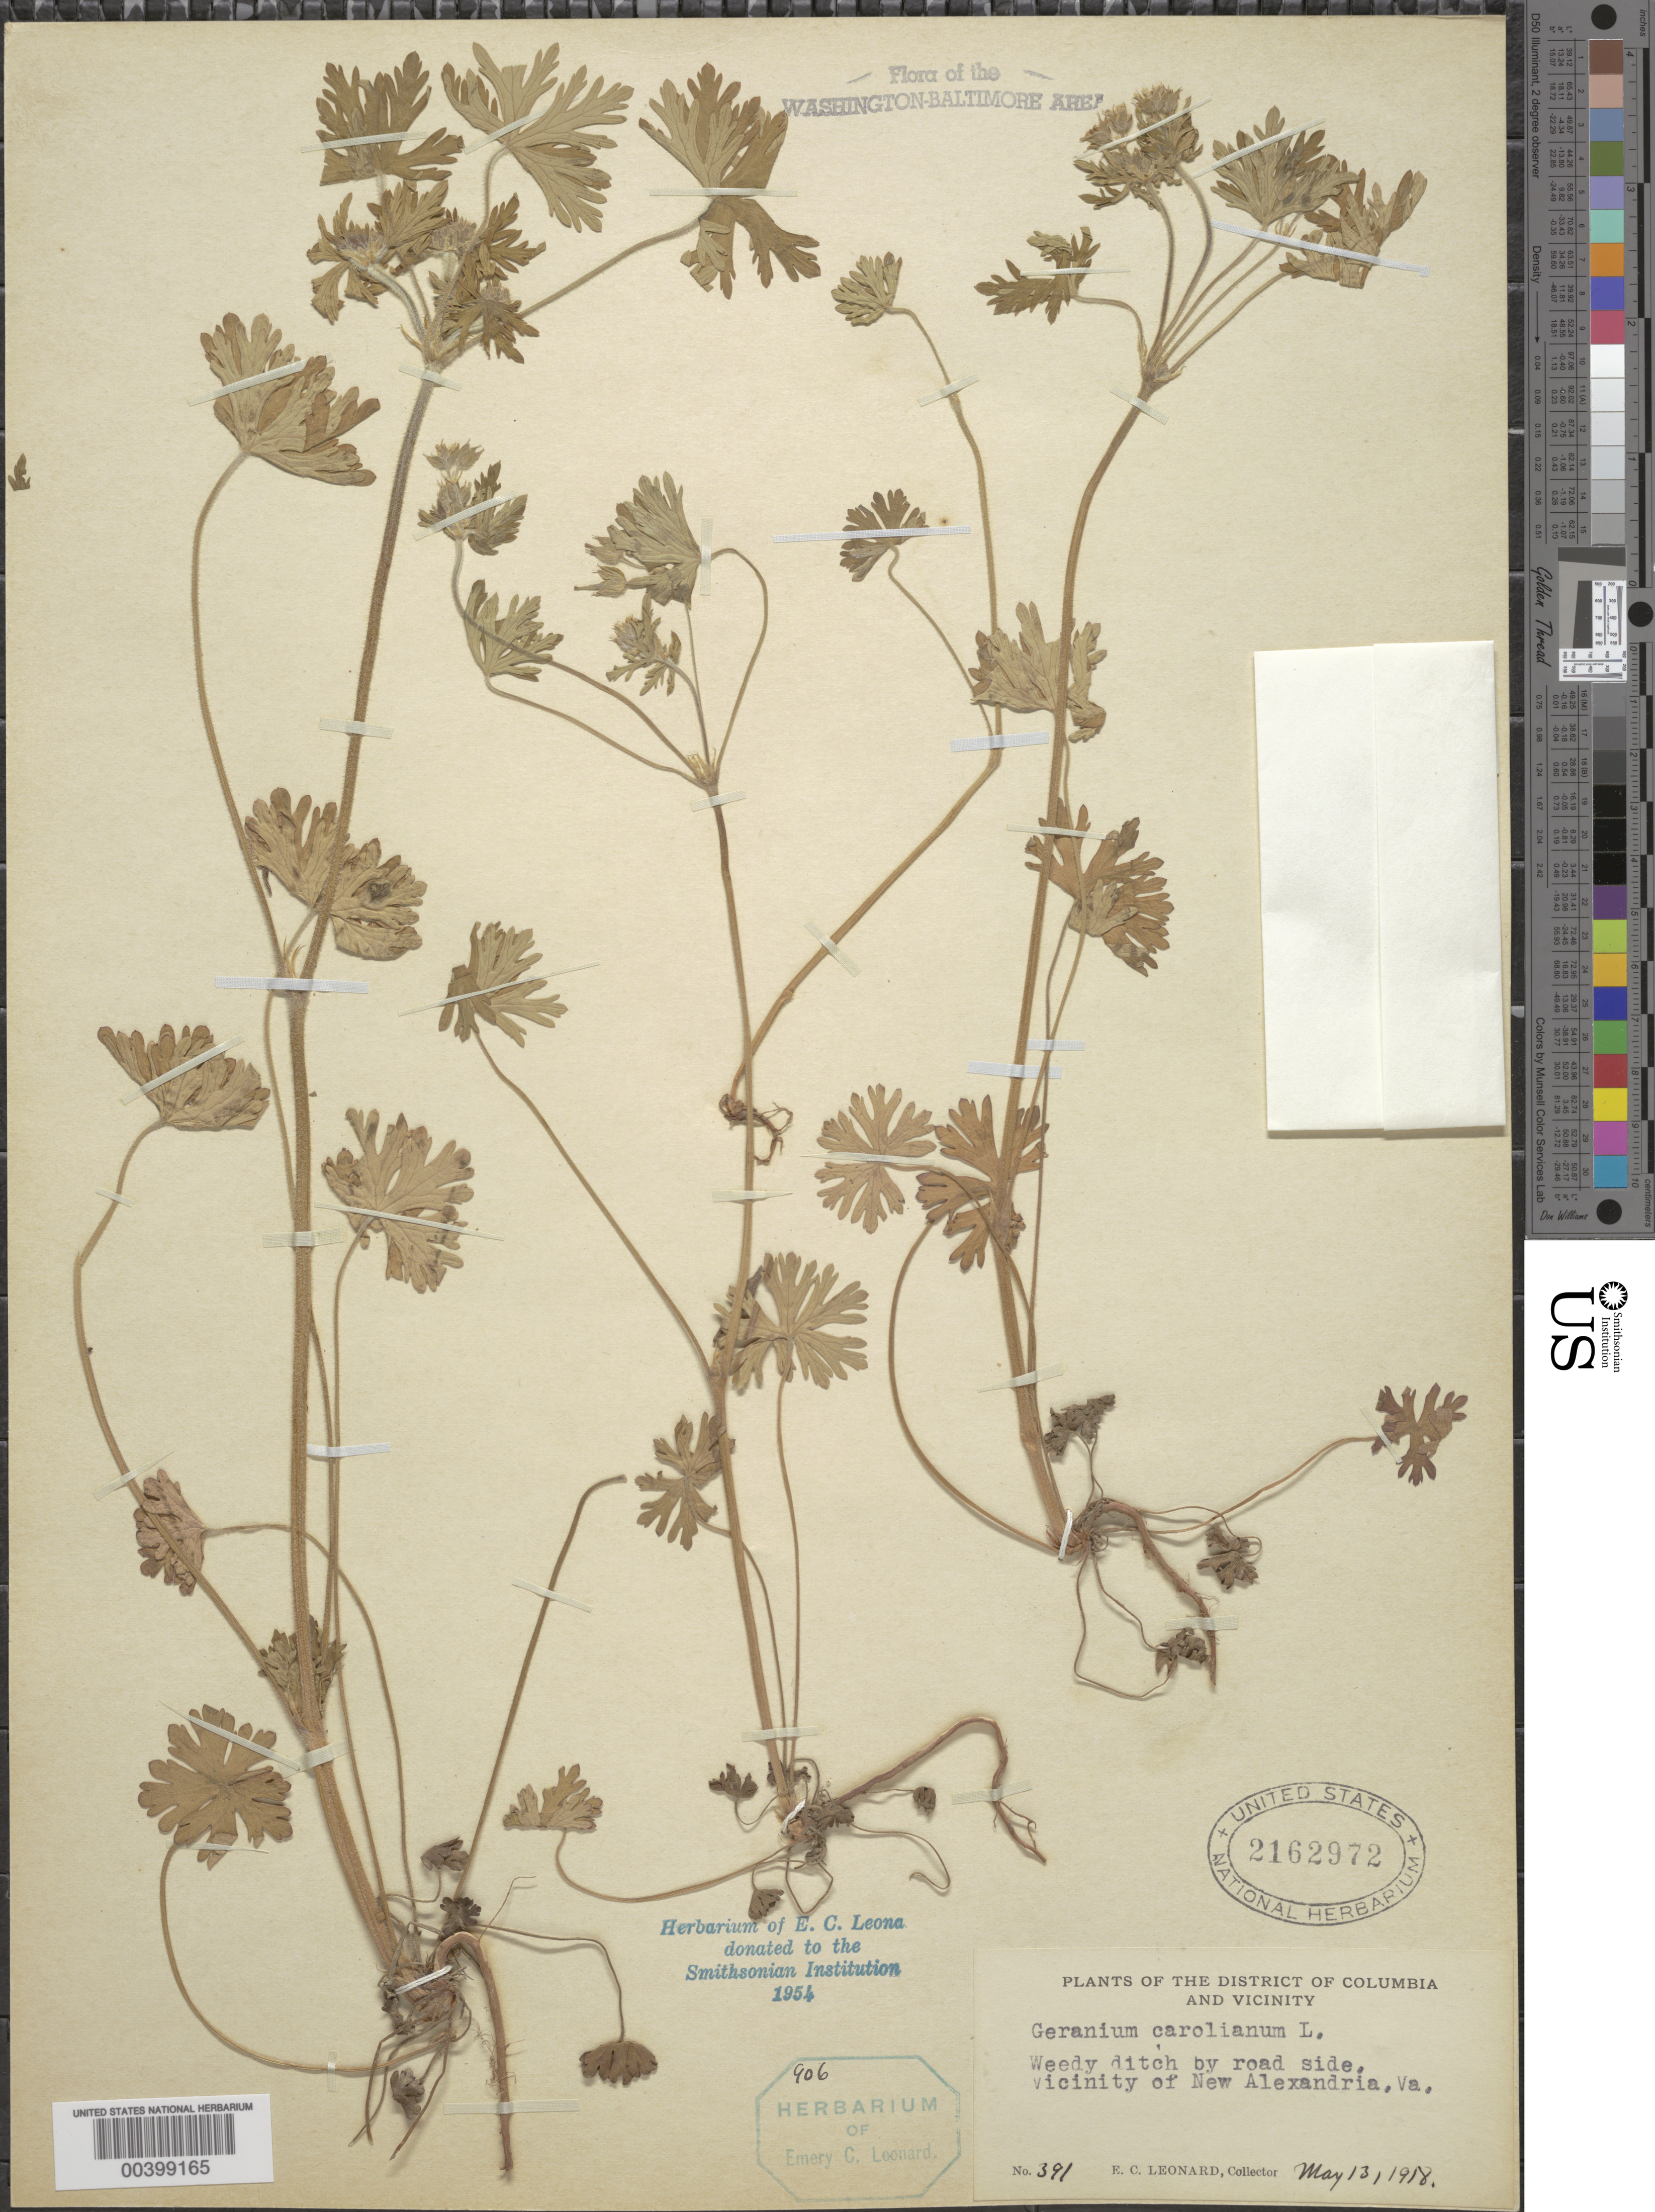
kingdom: Plantae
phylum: Tracheophyta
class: Magnoliopsida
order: Geraniales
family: Geraniaceae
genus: Geranium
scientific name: Geranium carolinianum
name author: L.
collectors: E. C. Leonard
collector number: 391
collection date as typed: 13 May 1918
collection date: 1918-05-13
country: United States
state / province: Virginia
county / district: Fairfax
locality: New Alexandria vicinity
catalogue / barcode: US 2162972